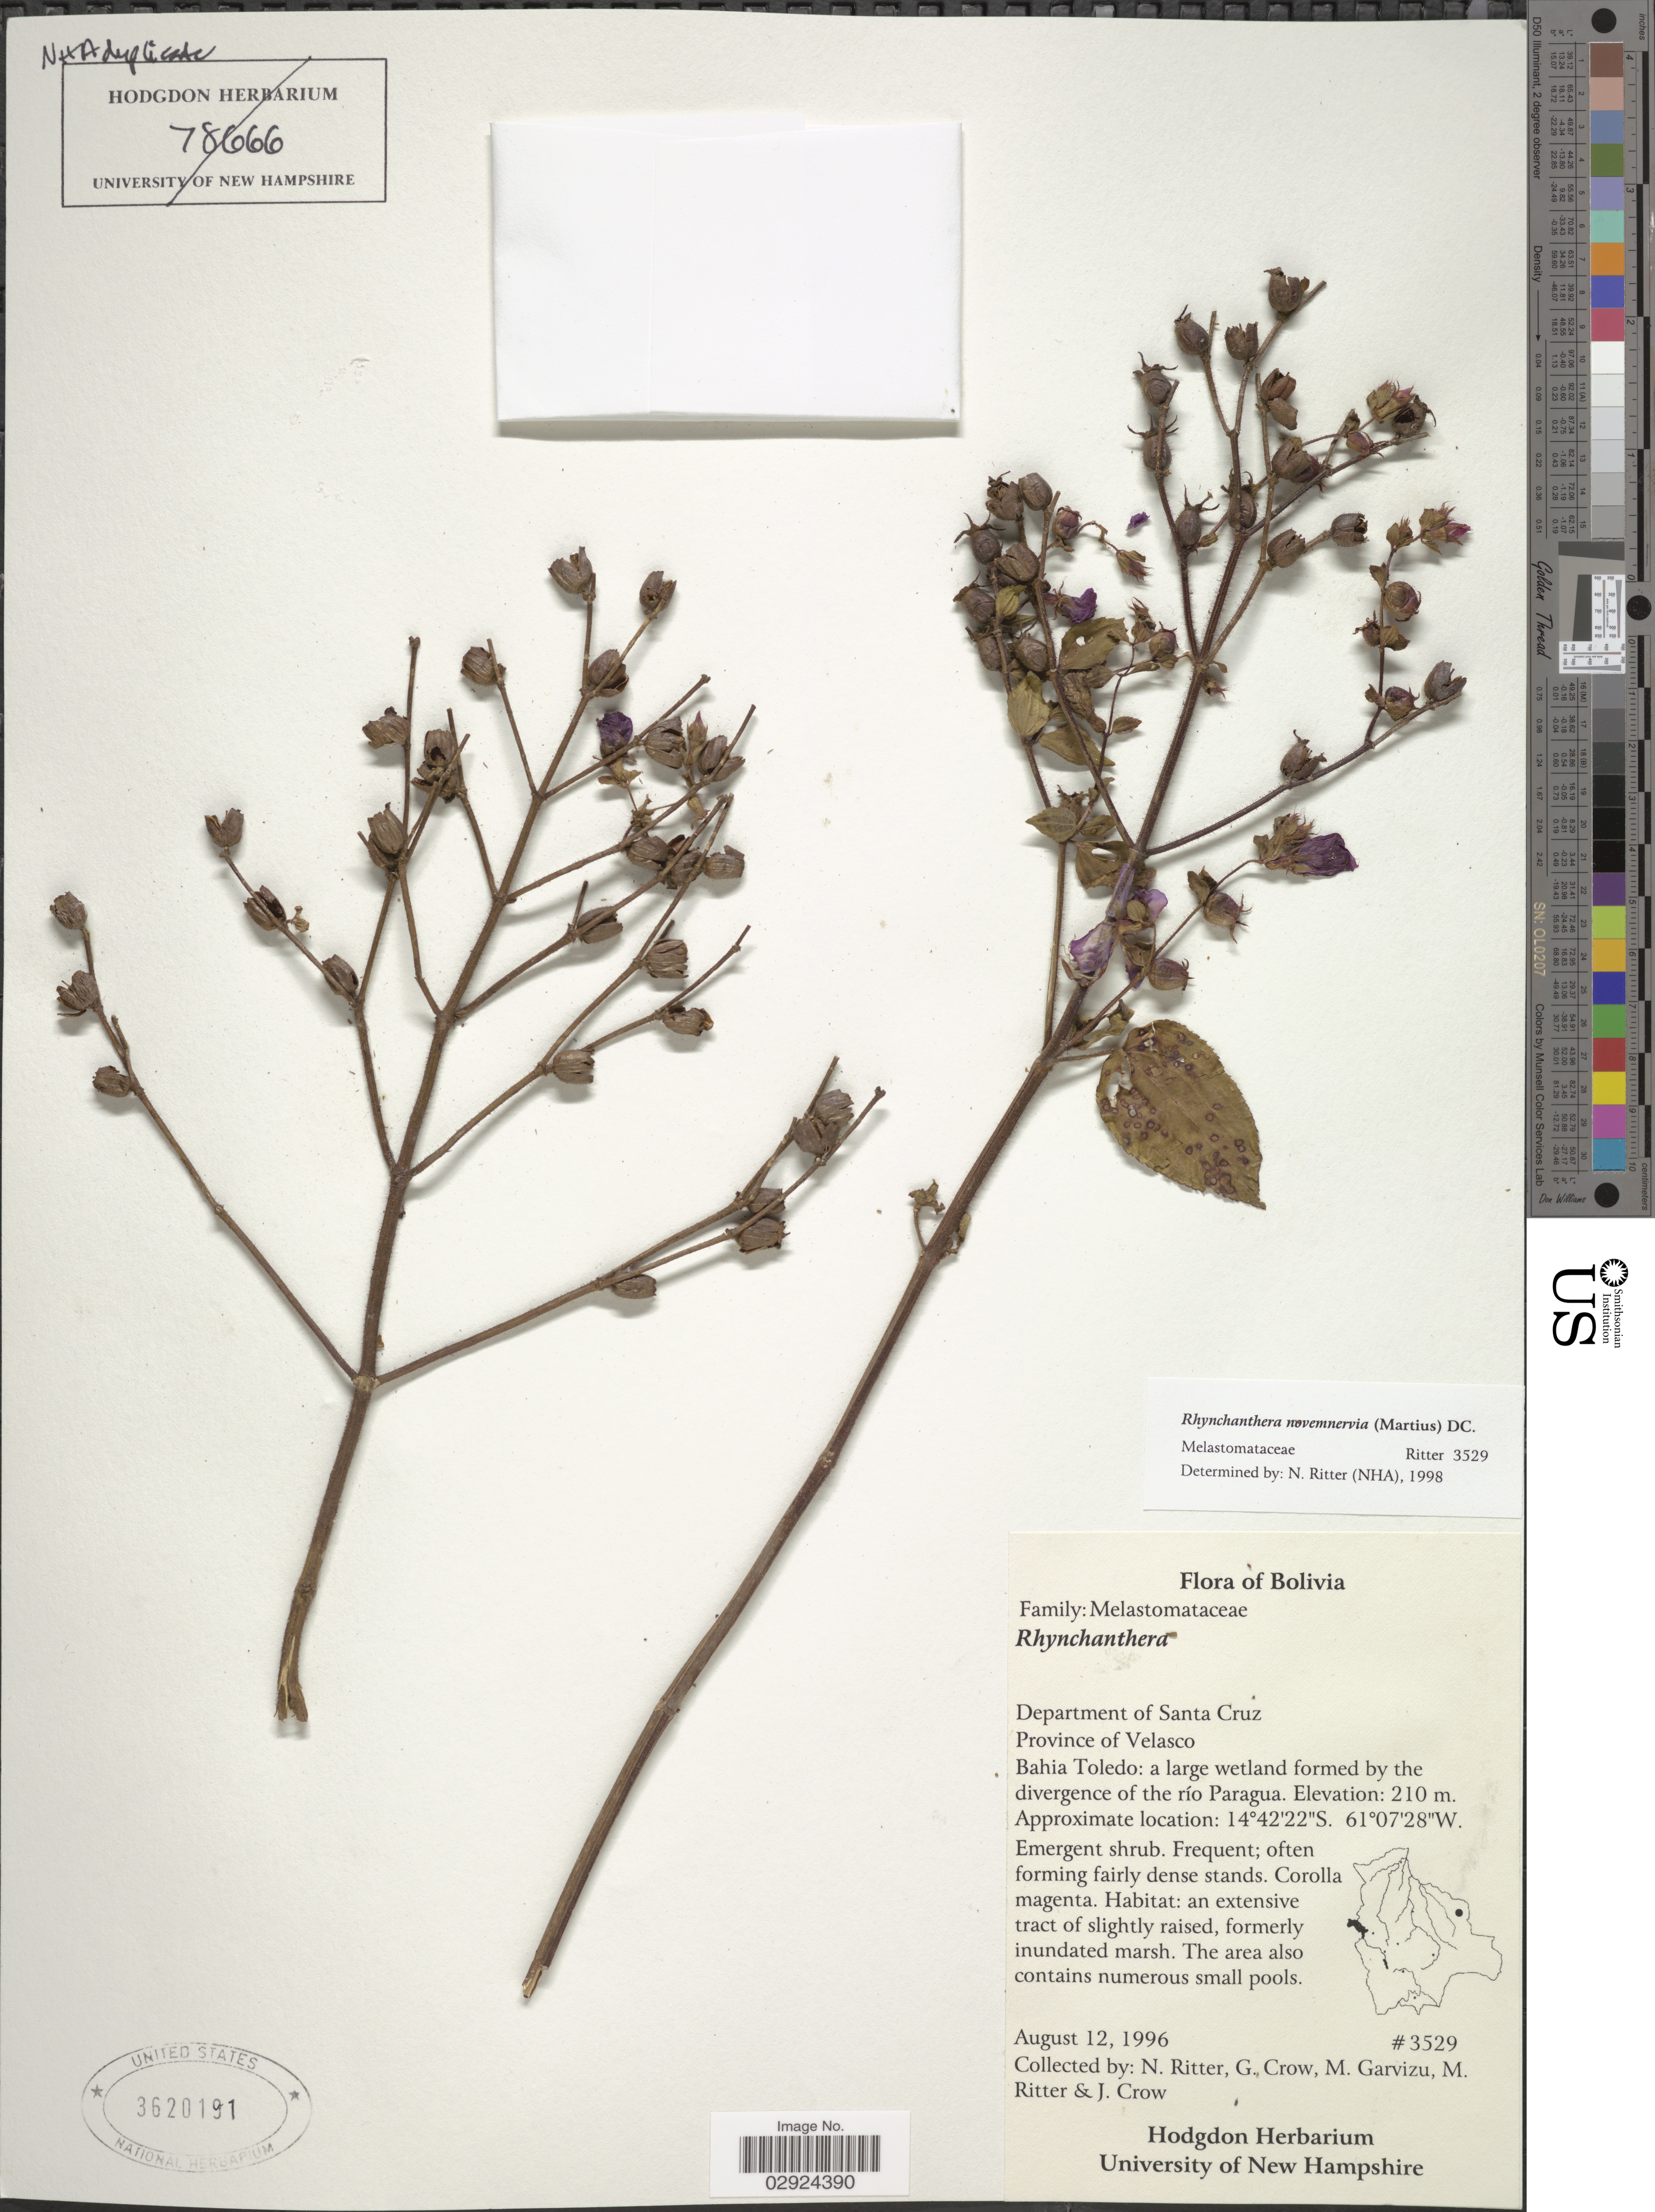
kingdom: Plantae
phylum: Tracheophyta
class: Magnoliopsida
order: Myrtales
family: Melastomataceae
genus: Rhynchanthera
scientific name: Rhynchanthera novemnervia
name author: DC.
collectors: N. Ritter, G. Crow, M. Garvizu, M. Ritter & J. Crow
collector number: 3529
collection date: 1996-08-12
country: Bolivia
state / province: Santa Cruz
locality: Department of Santa Cruz, Province of Velasco, Bahia Toledo: a large wetland formed by the divergence of the río Paragua.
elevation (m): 210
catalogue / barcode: US 3620191